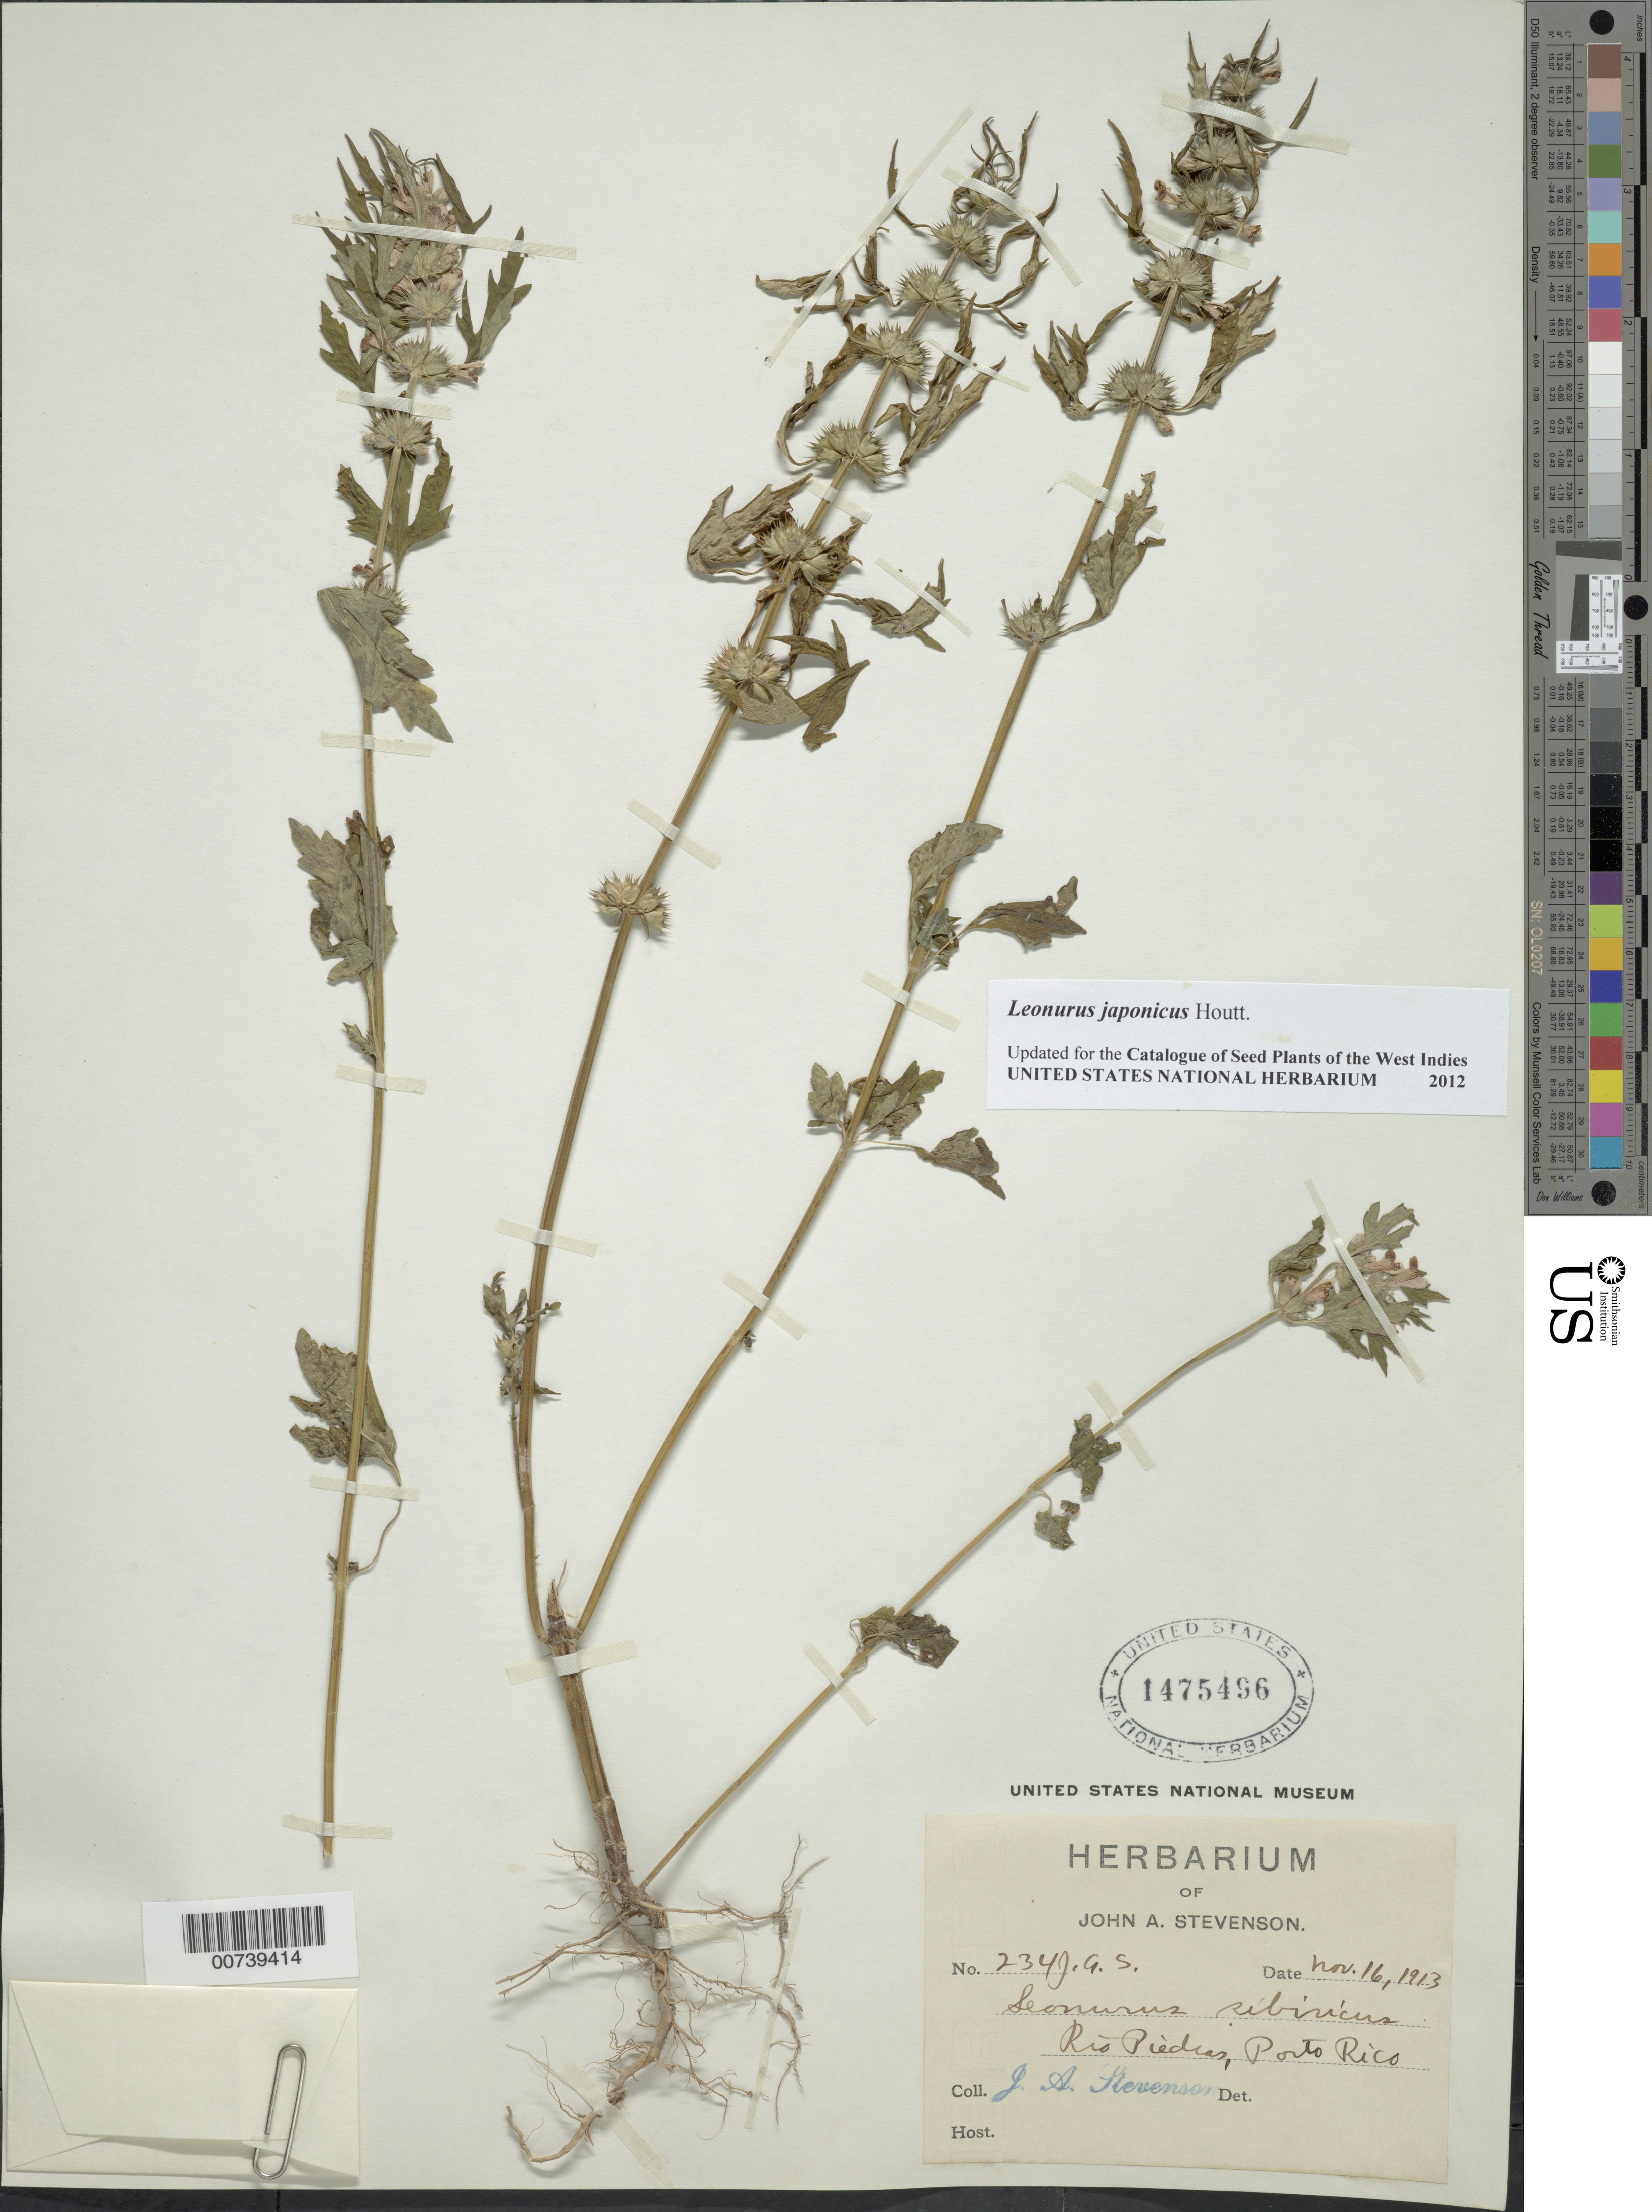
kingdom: Plantae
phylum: Tracheophyta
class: Magnoliopsida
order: Lamiales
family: Lamiaceae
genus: Leonurus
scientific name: Leonurus japonicus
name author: Houtt.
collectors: J. Stevenson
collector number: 234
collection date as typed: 16 Nov 1913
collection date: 1913-11-16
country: Puerto Rico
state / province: San Juan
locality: Río Piedras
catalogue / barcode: US 1475496